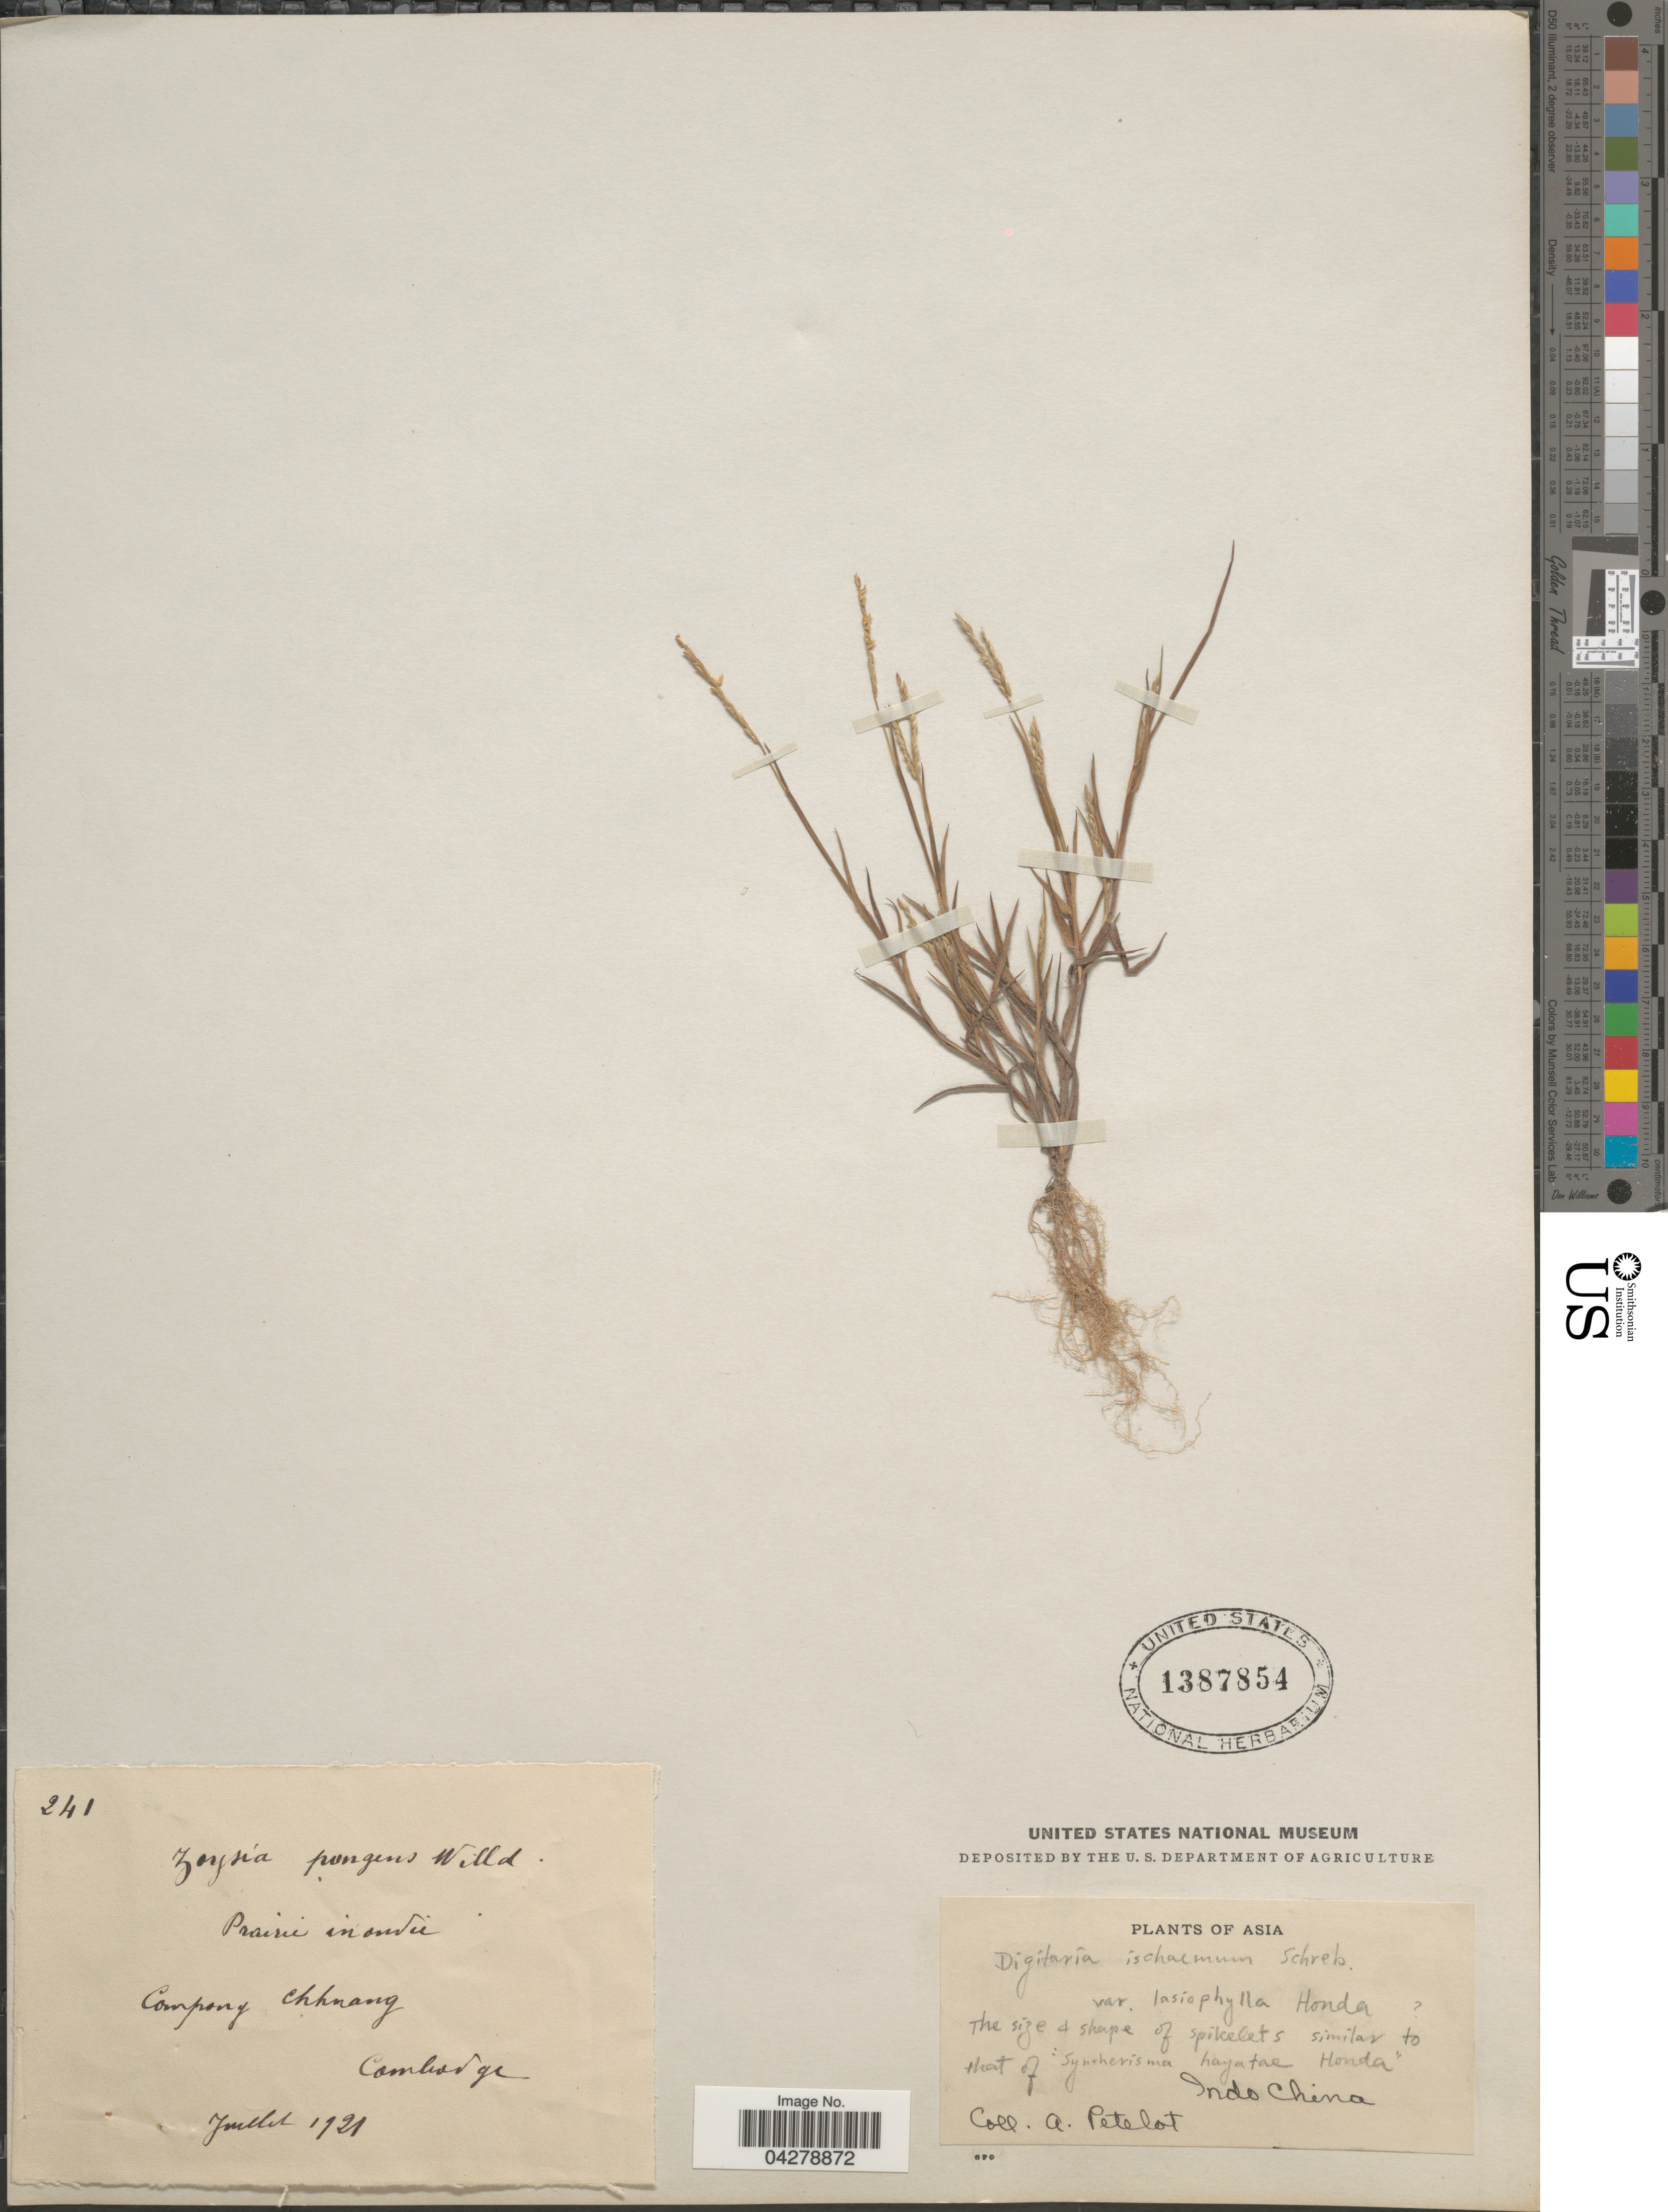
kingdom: Plantae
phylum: Tracheophyta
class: Liliopsida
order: Poales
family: Poaceae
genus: Digitaria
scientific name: Digitaria sp.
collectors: A. Petelot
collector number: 241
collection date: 1921-07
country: Cambodia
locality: Indo China. Compong Chhnang. Combodge.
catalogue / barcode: US 1387854